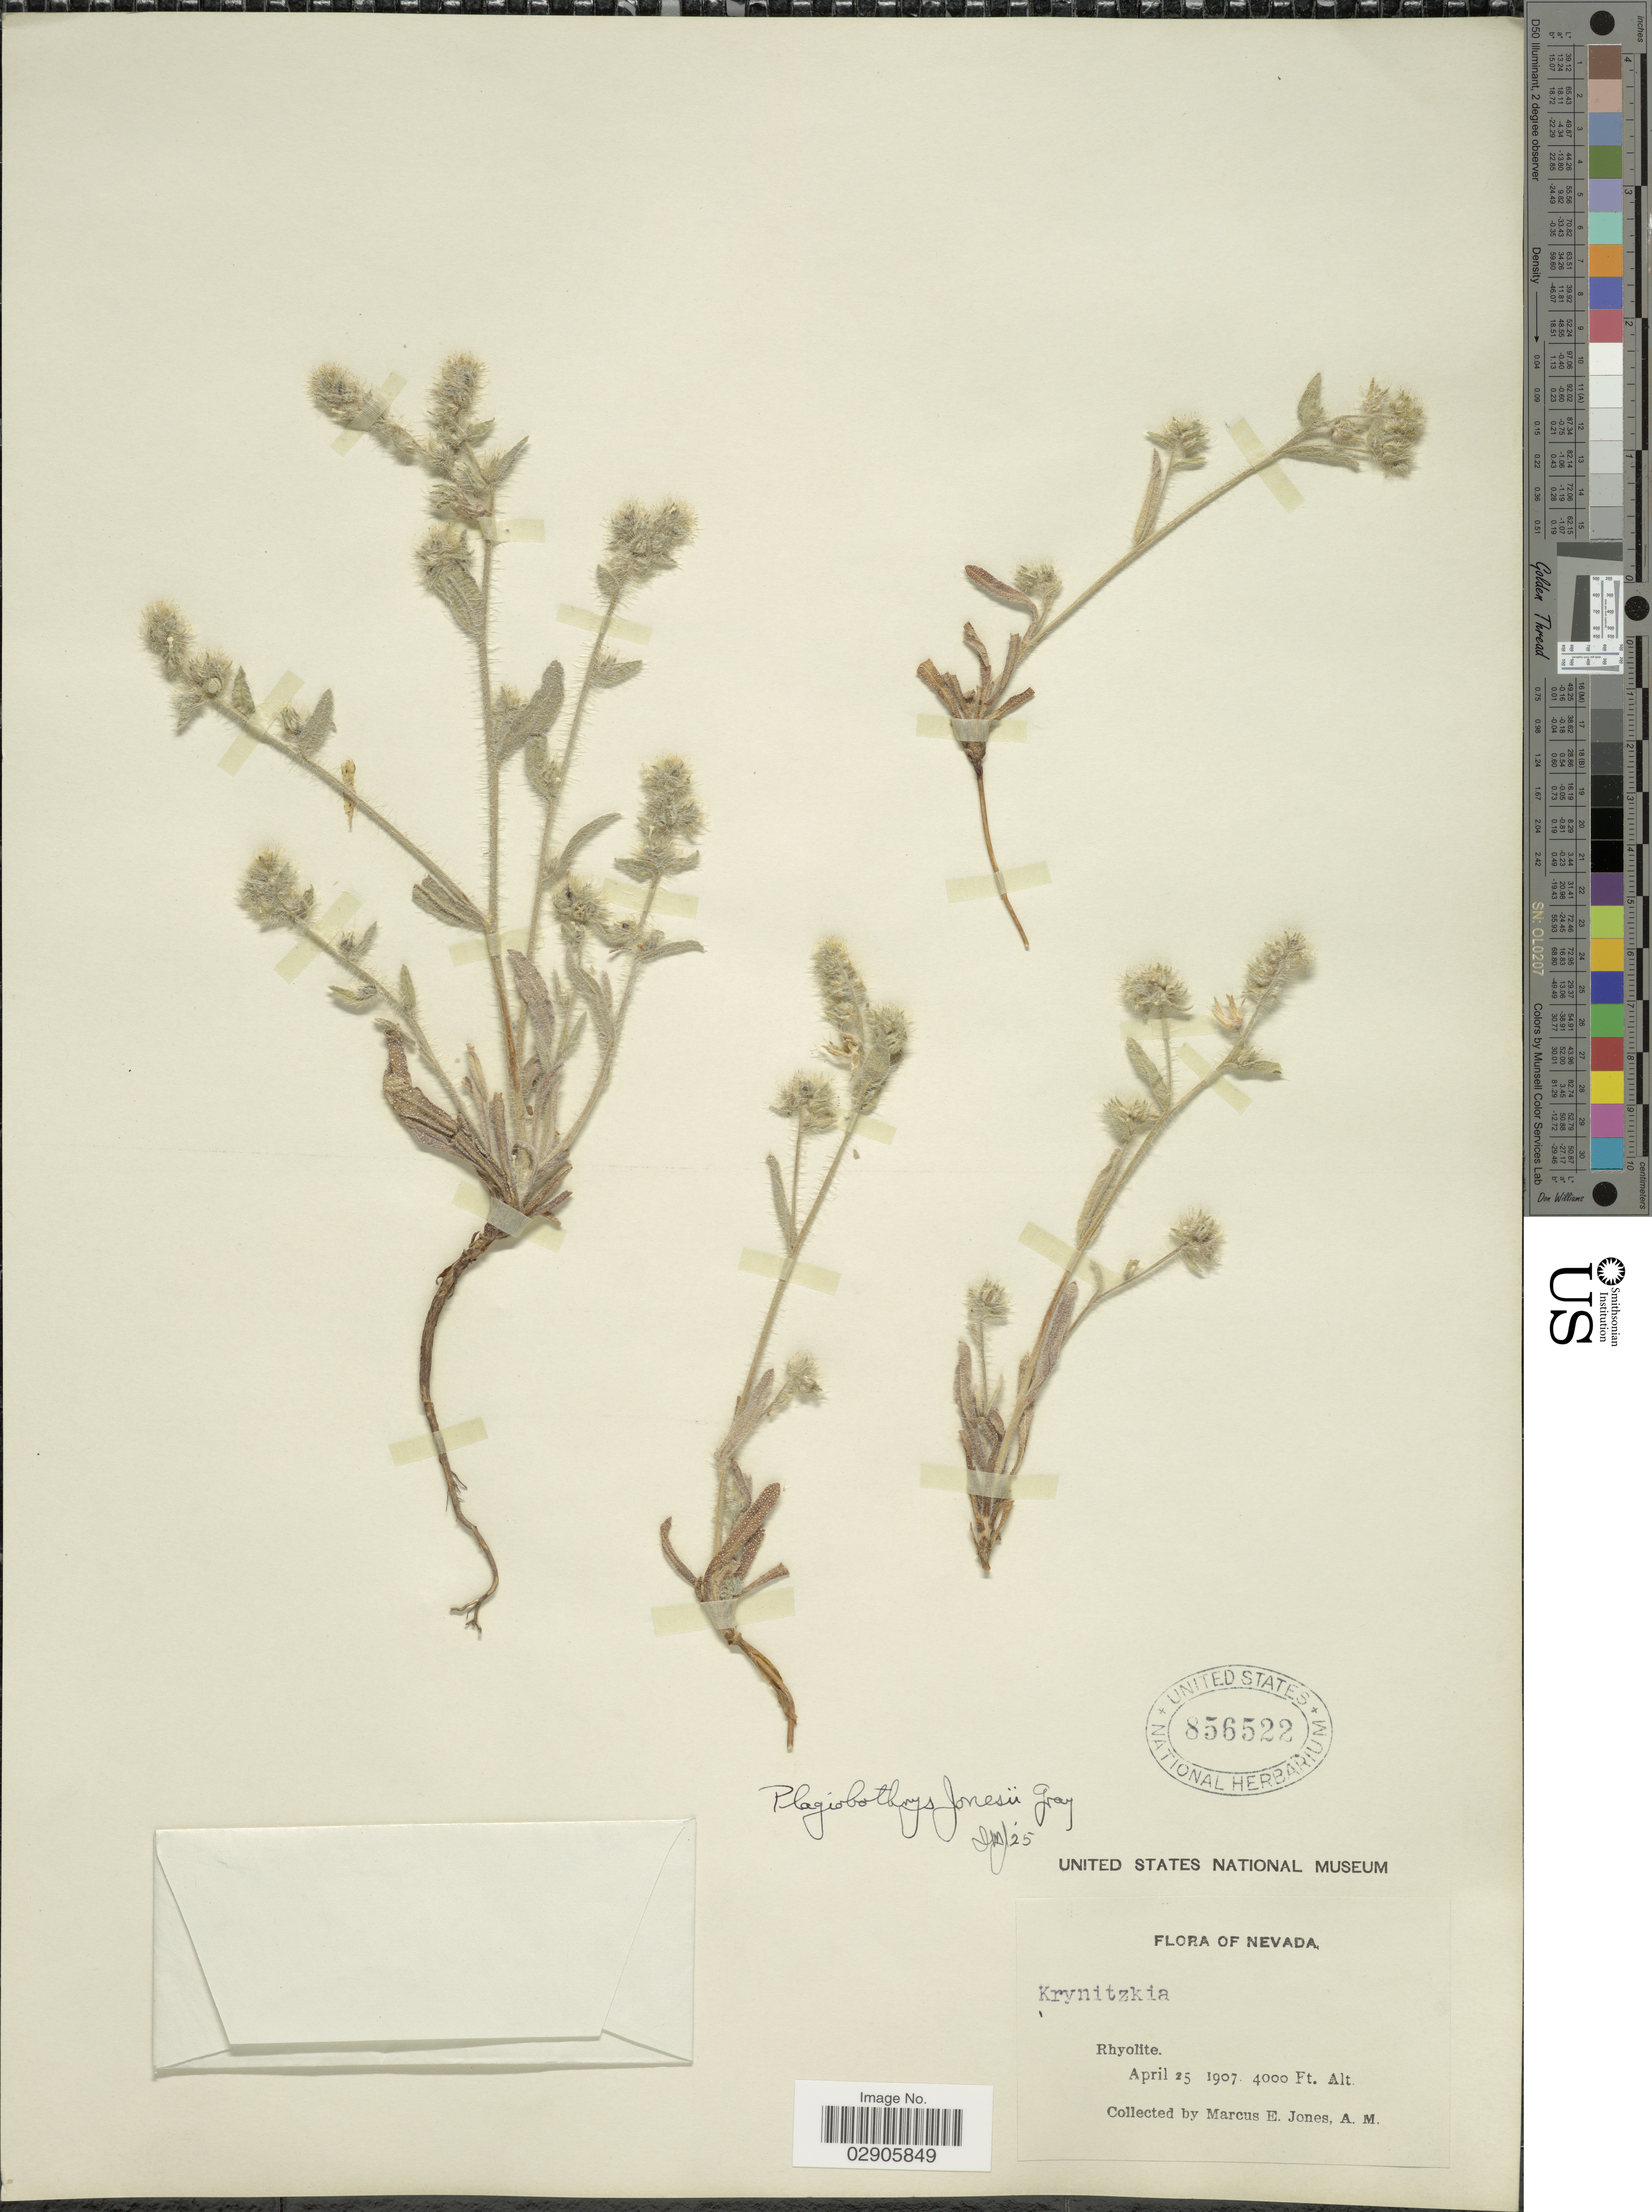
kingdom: Plantae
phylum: Tracheophyta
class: Magnoliopsida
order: Boraginales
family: Boraginaceae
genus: Plagiobothrys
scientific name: Plagiobothrys jonesii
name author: A. Gray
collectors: M. E. Jones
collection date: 1907-04-25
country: United States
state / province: Nevada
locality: Rhyolite.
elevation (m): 1219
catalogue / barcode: US 856522